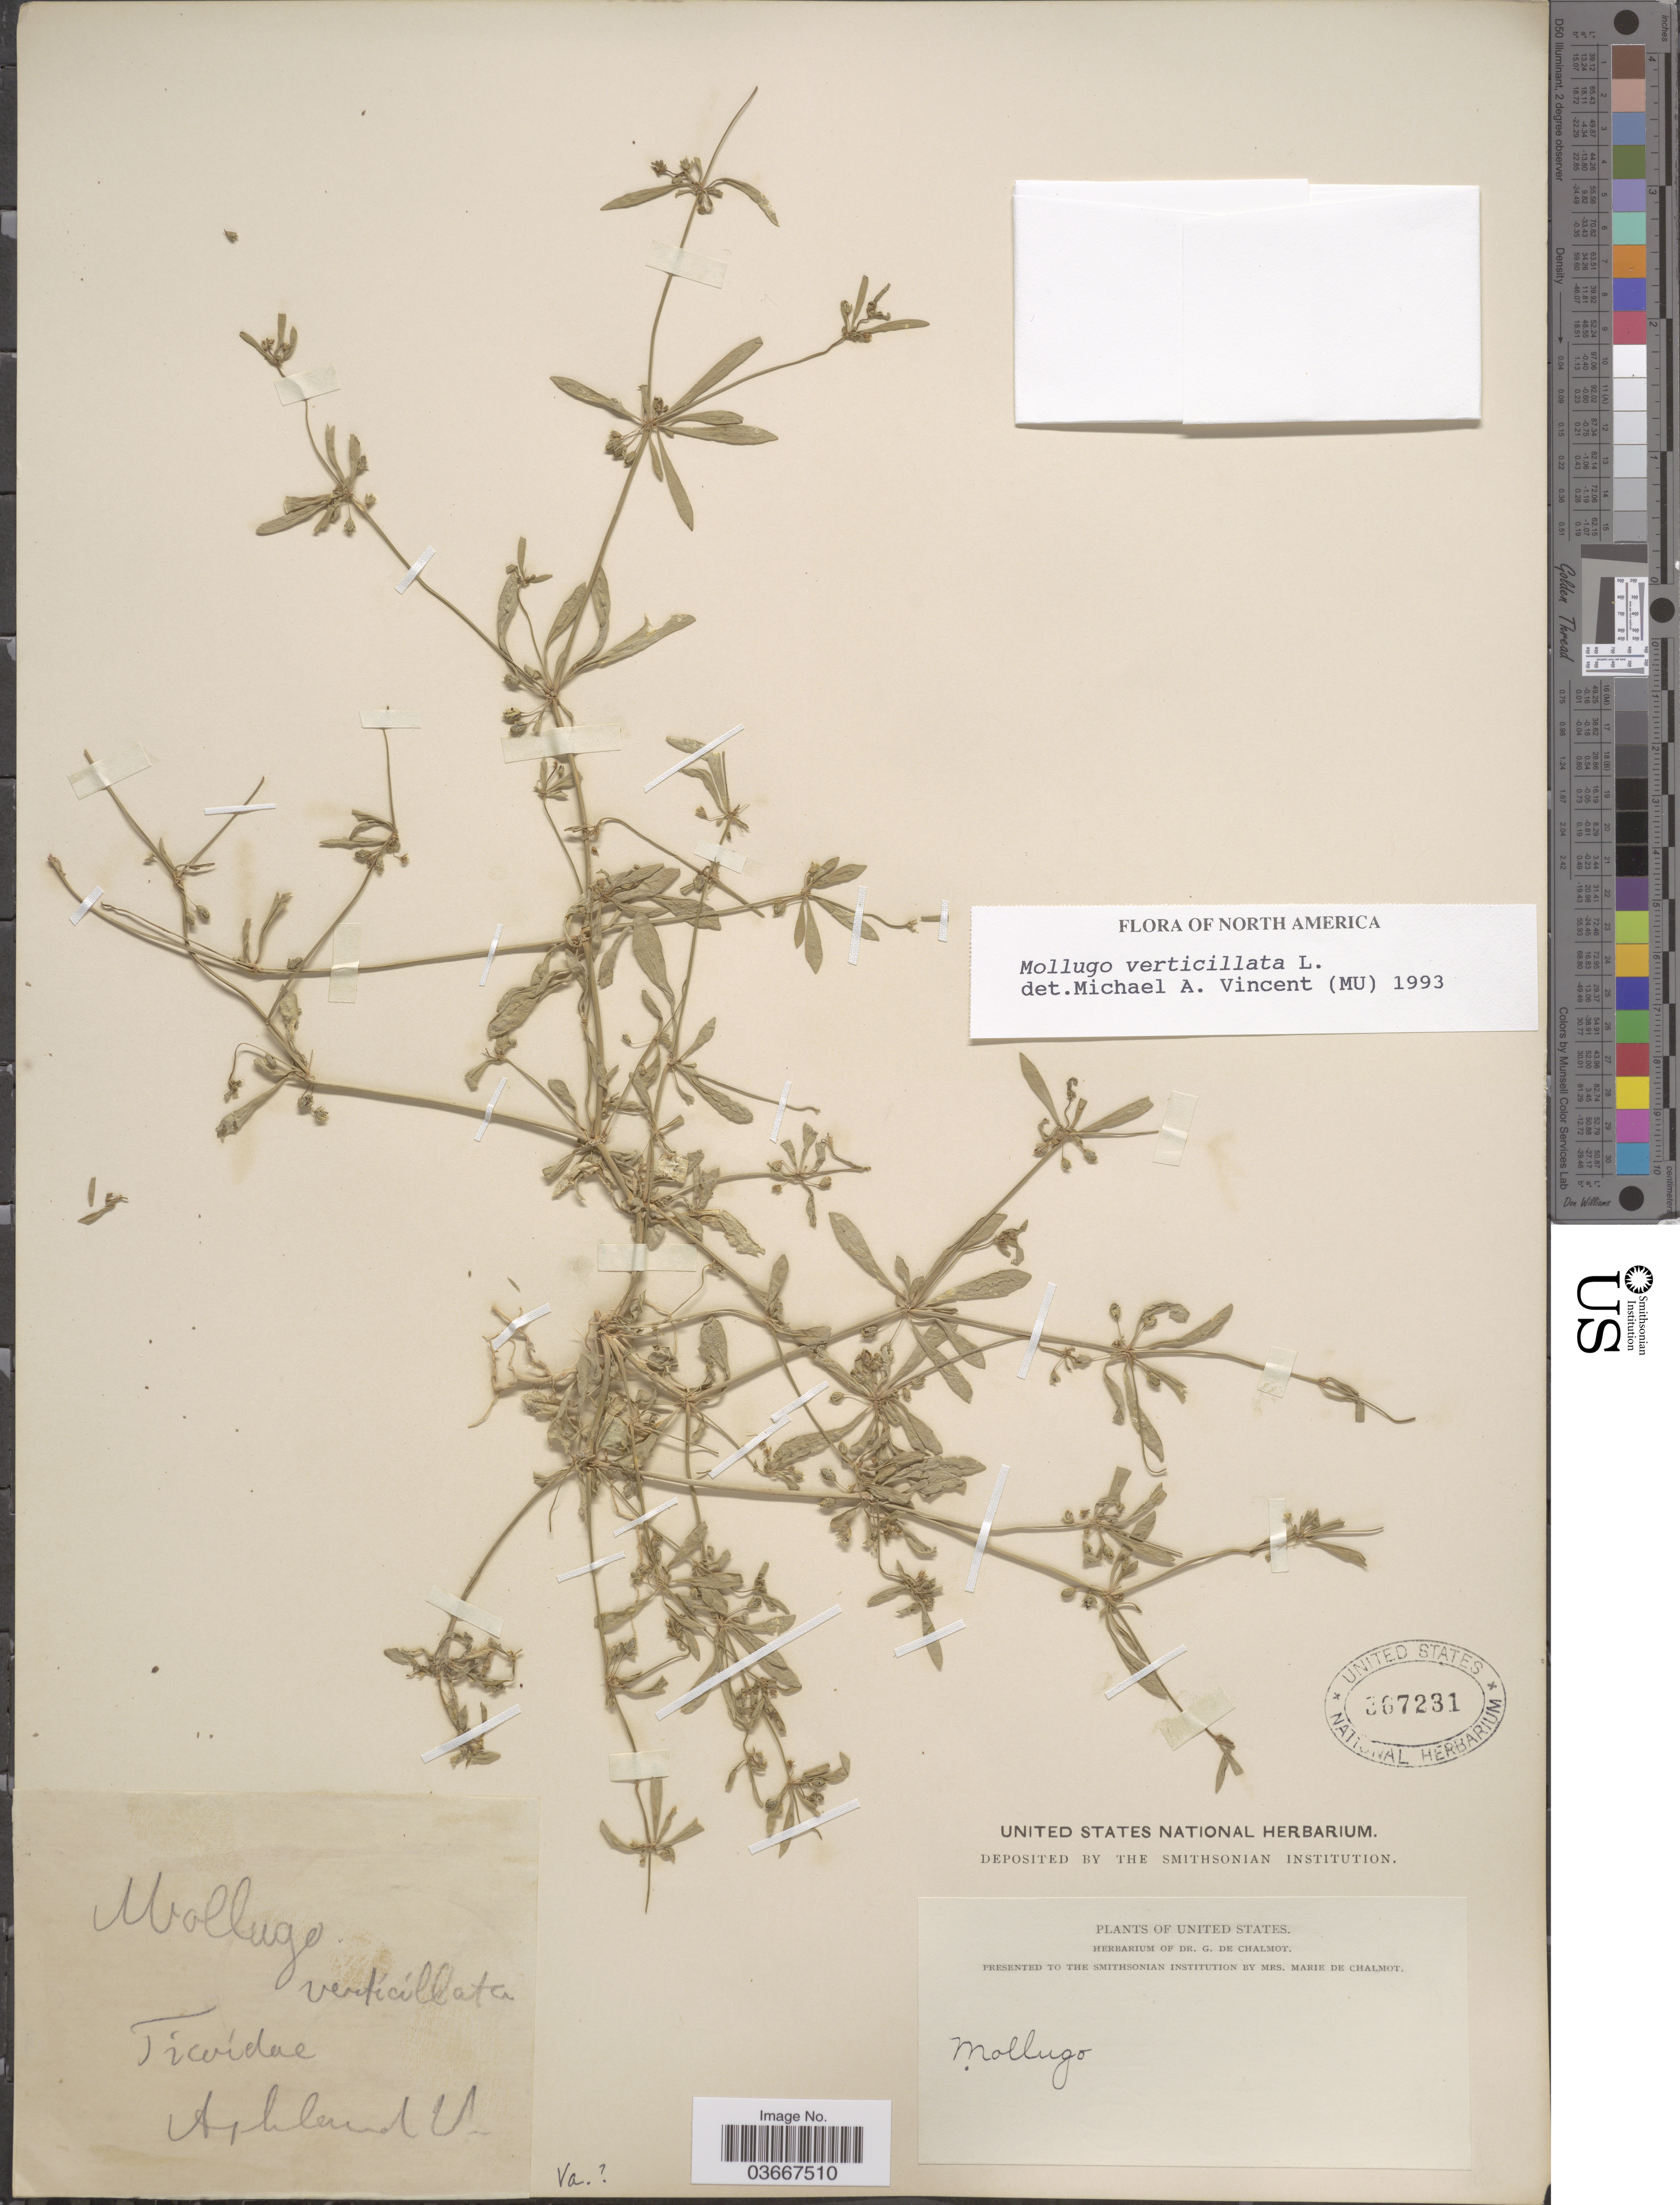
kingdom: Plantae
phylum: Tracheophyta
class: Magnoliopsida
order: Caryophyllales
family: Molluginaceae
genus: Mollugo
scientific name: Mollugo verticillata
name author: L.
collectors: ex herb. G. de Chalmot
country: United States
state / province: Virginia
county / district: Hanover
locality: Ashland.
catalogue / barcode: US 367231